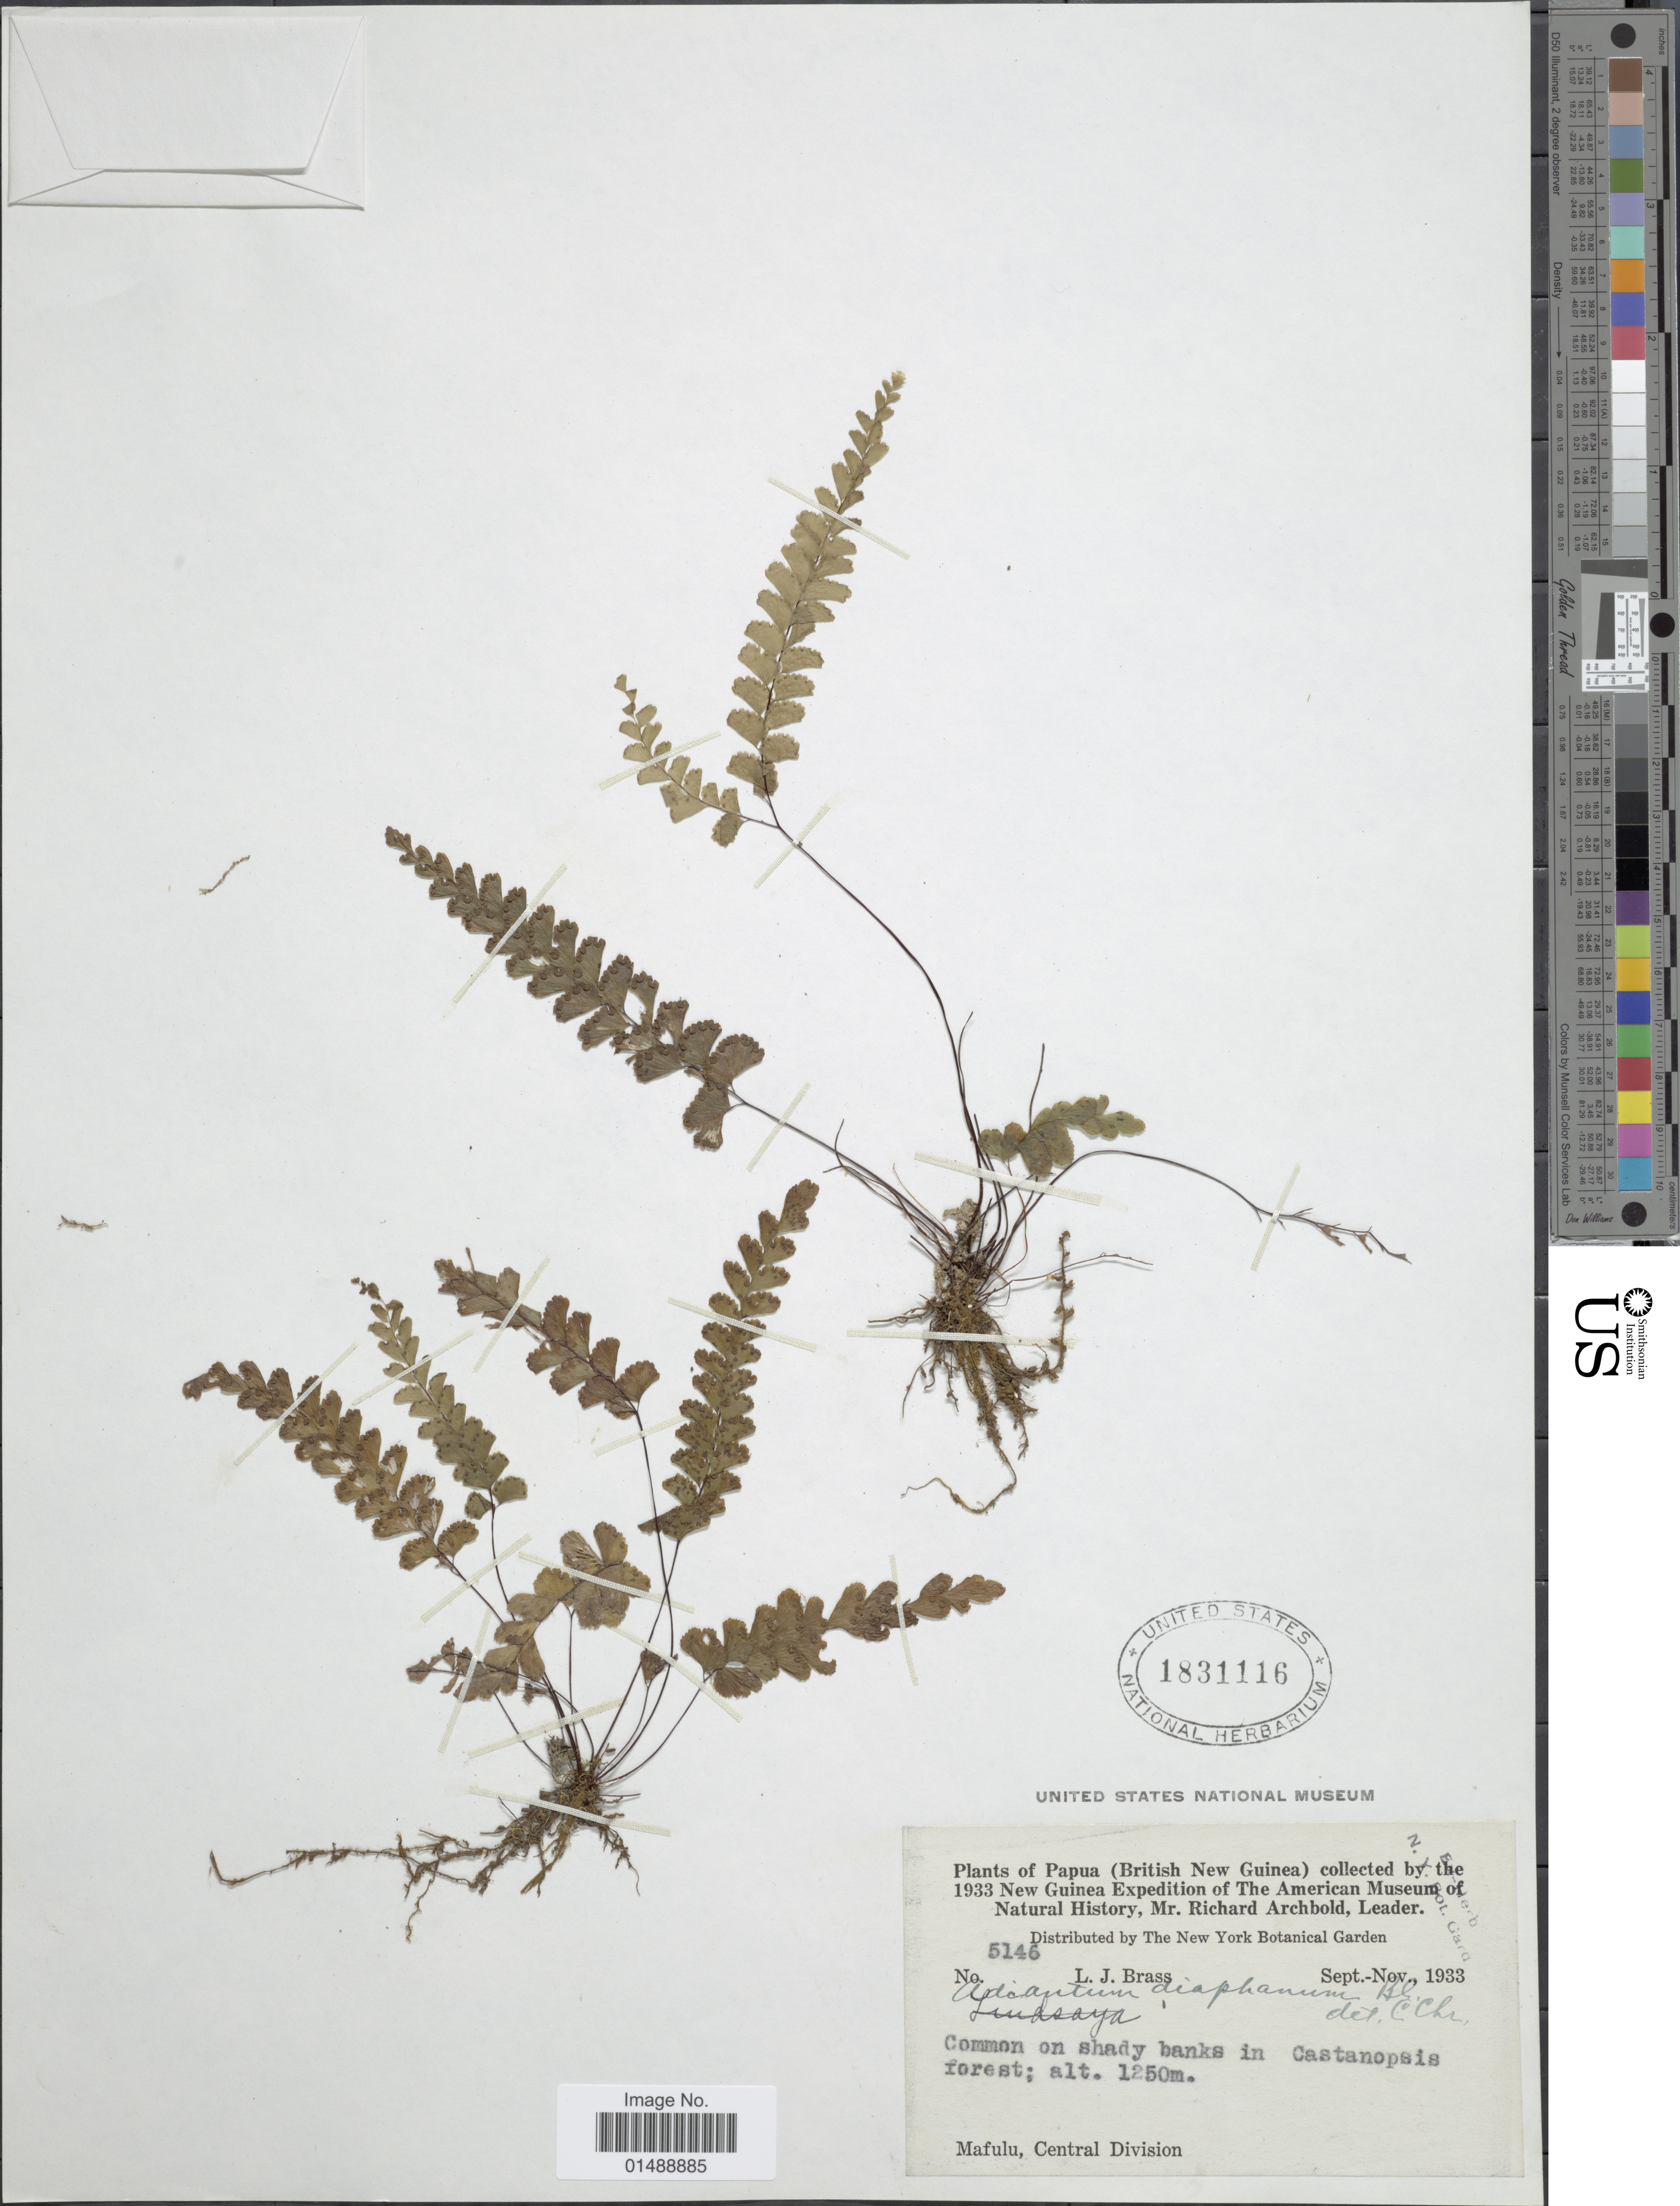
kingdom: Plantae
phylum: Tracheophyta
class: Polypodiopsida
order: Polypodiales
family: Pteridaceae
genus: Adiantum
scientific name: Adiantum diaphanum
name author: Blume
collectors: L. J. Brass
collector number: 5146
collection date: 1933-09/1933-11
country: Papua New Guinea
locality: Castanopsis forest, Mafulu, Central Division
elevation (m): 1250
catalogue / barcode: US 1831116